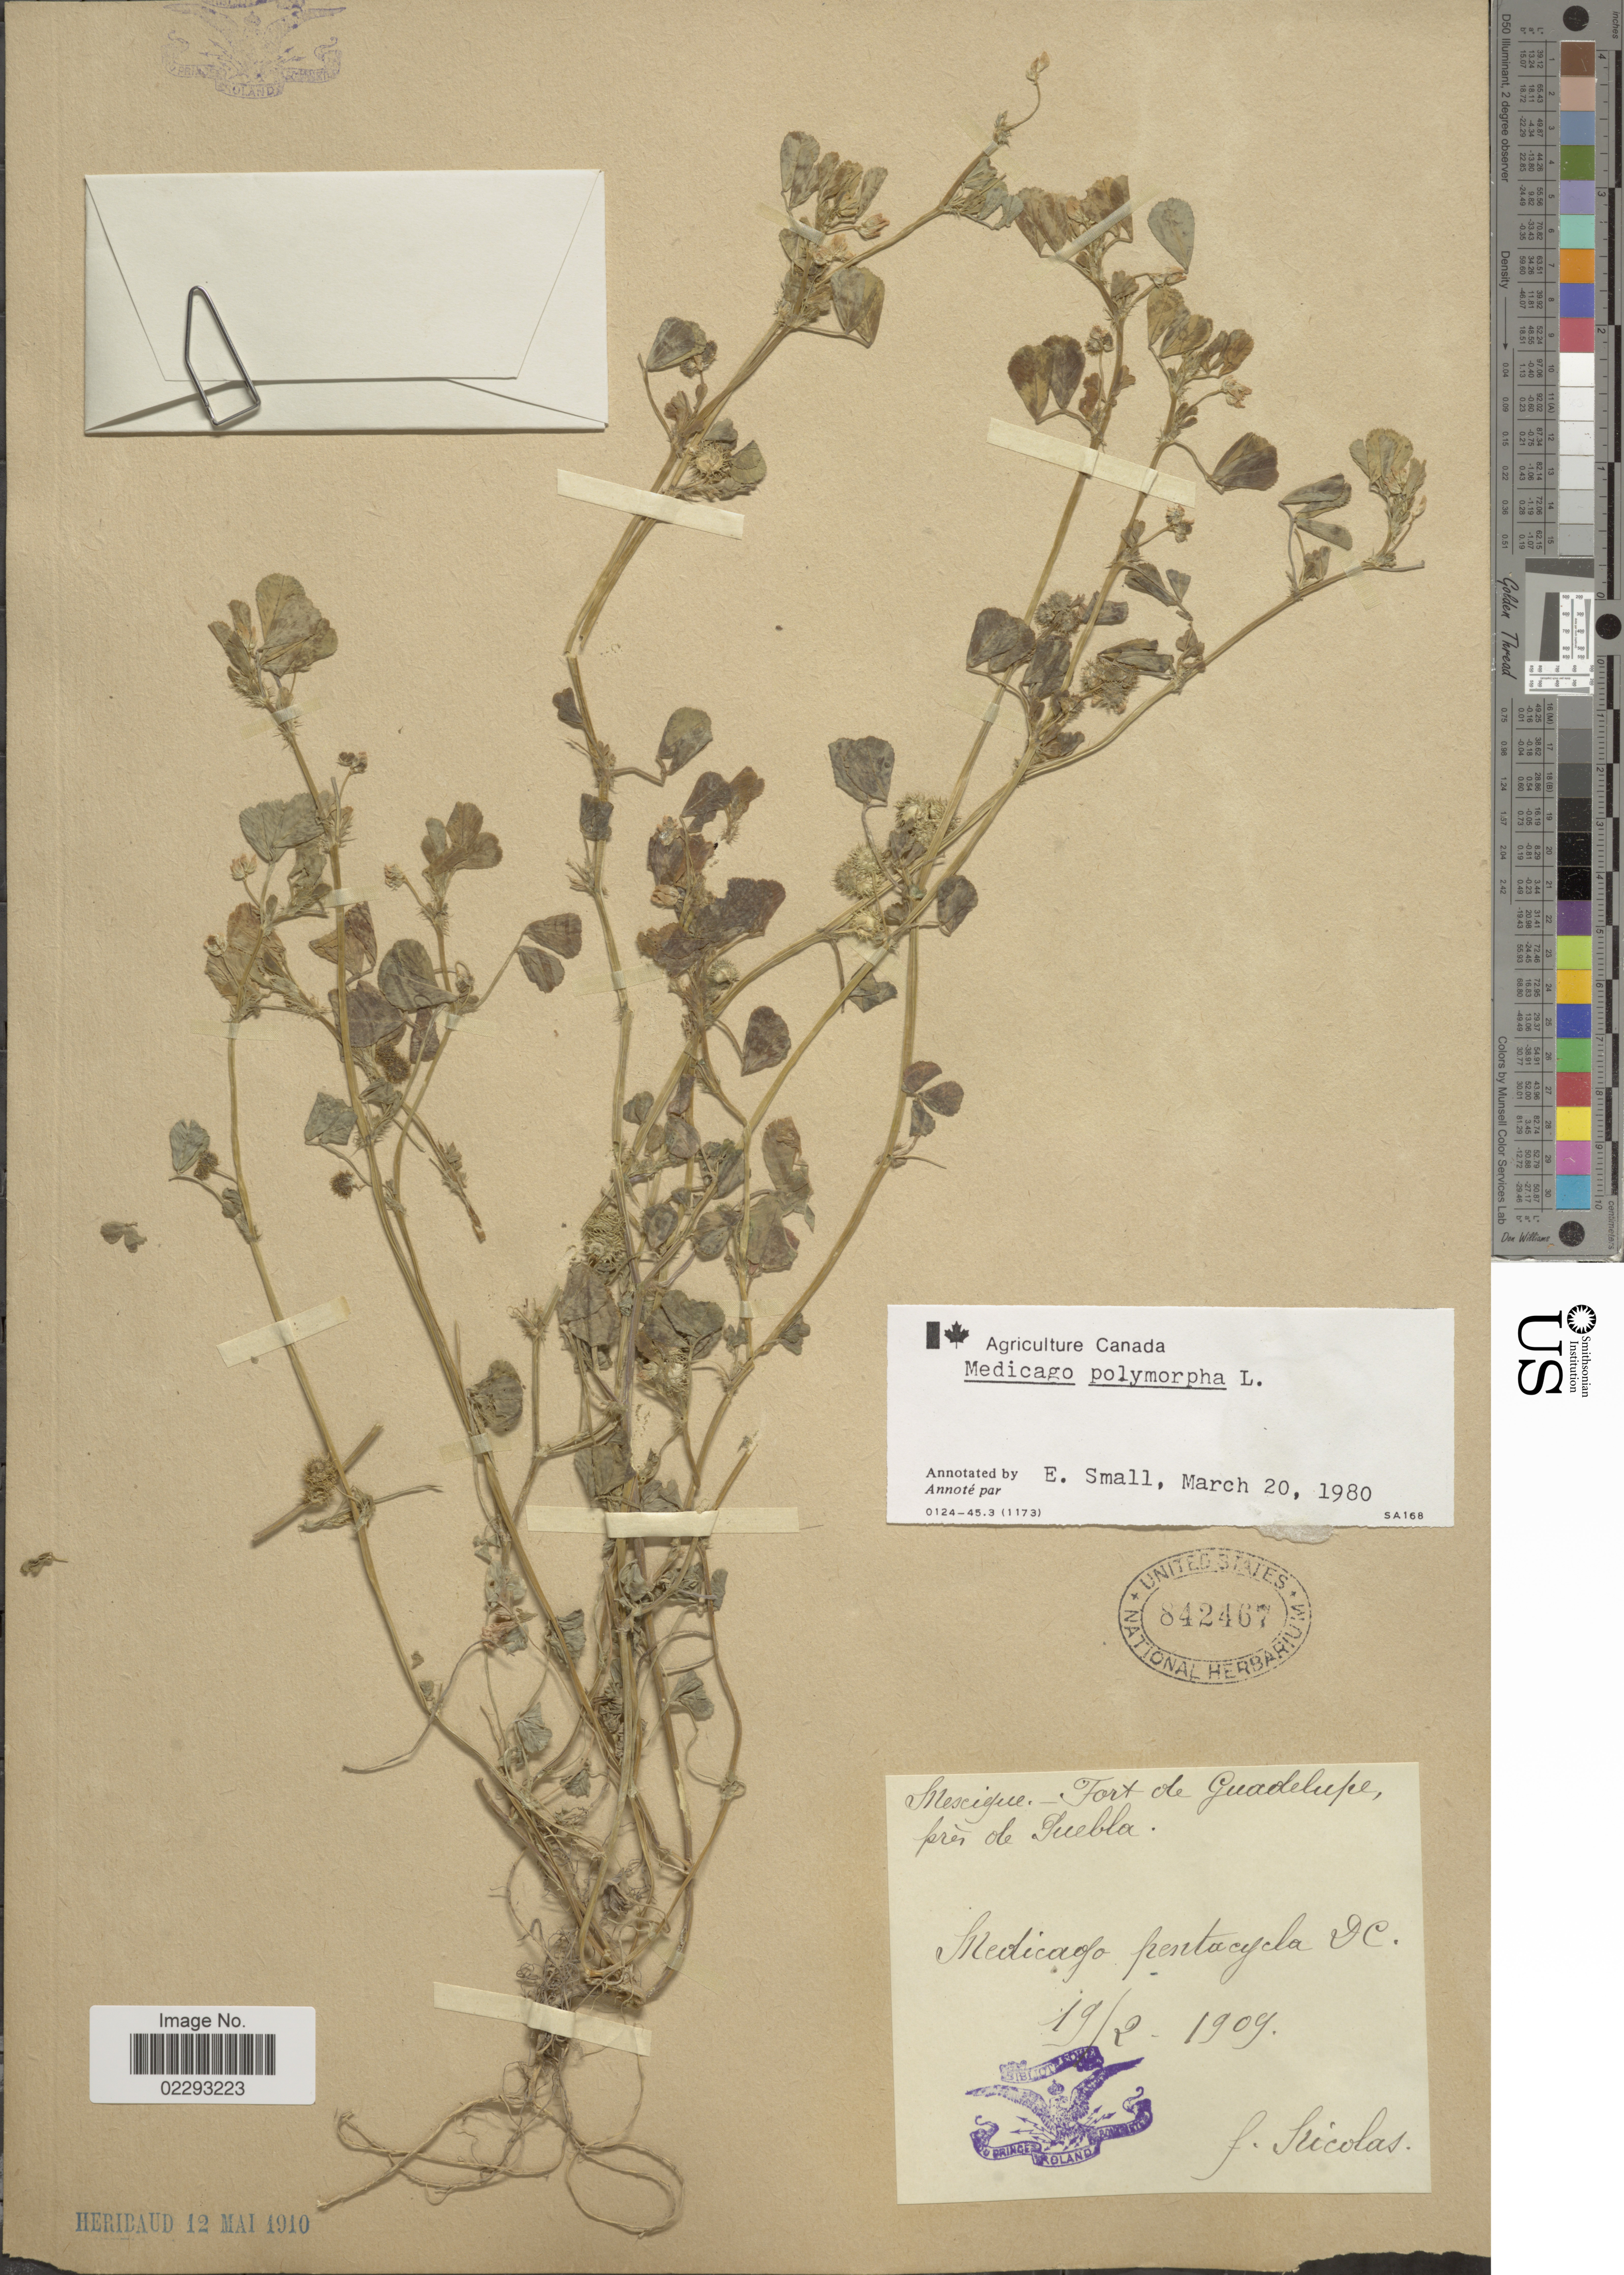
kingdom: Plantae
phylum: Tracheophyta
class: Magnoliopsida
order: Fabales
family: Fabaceae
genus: Medicago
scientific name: Medicago polymorpha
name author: L.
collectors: Bro. Nicolas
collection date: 1909-02-19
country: Mexico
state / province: Puebla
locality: Fort de Guadelupe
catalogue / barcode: US 84267